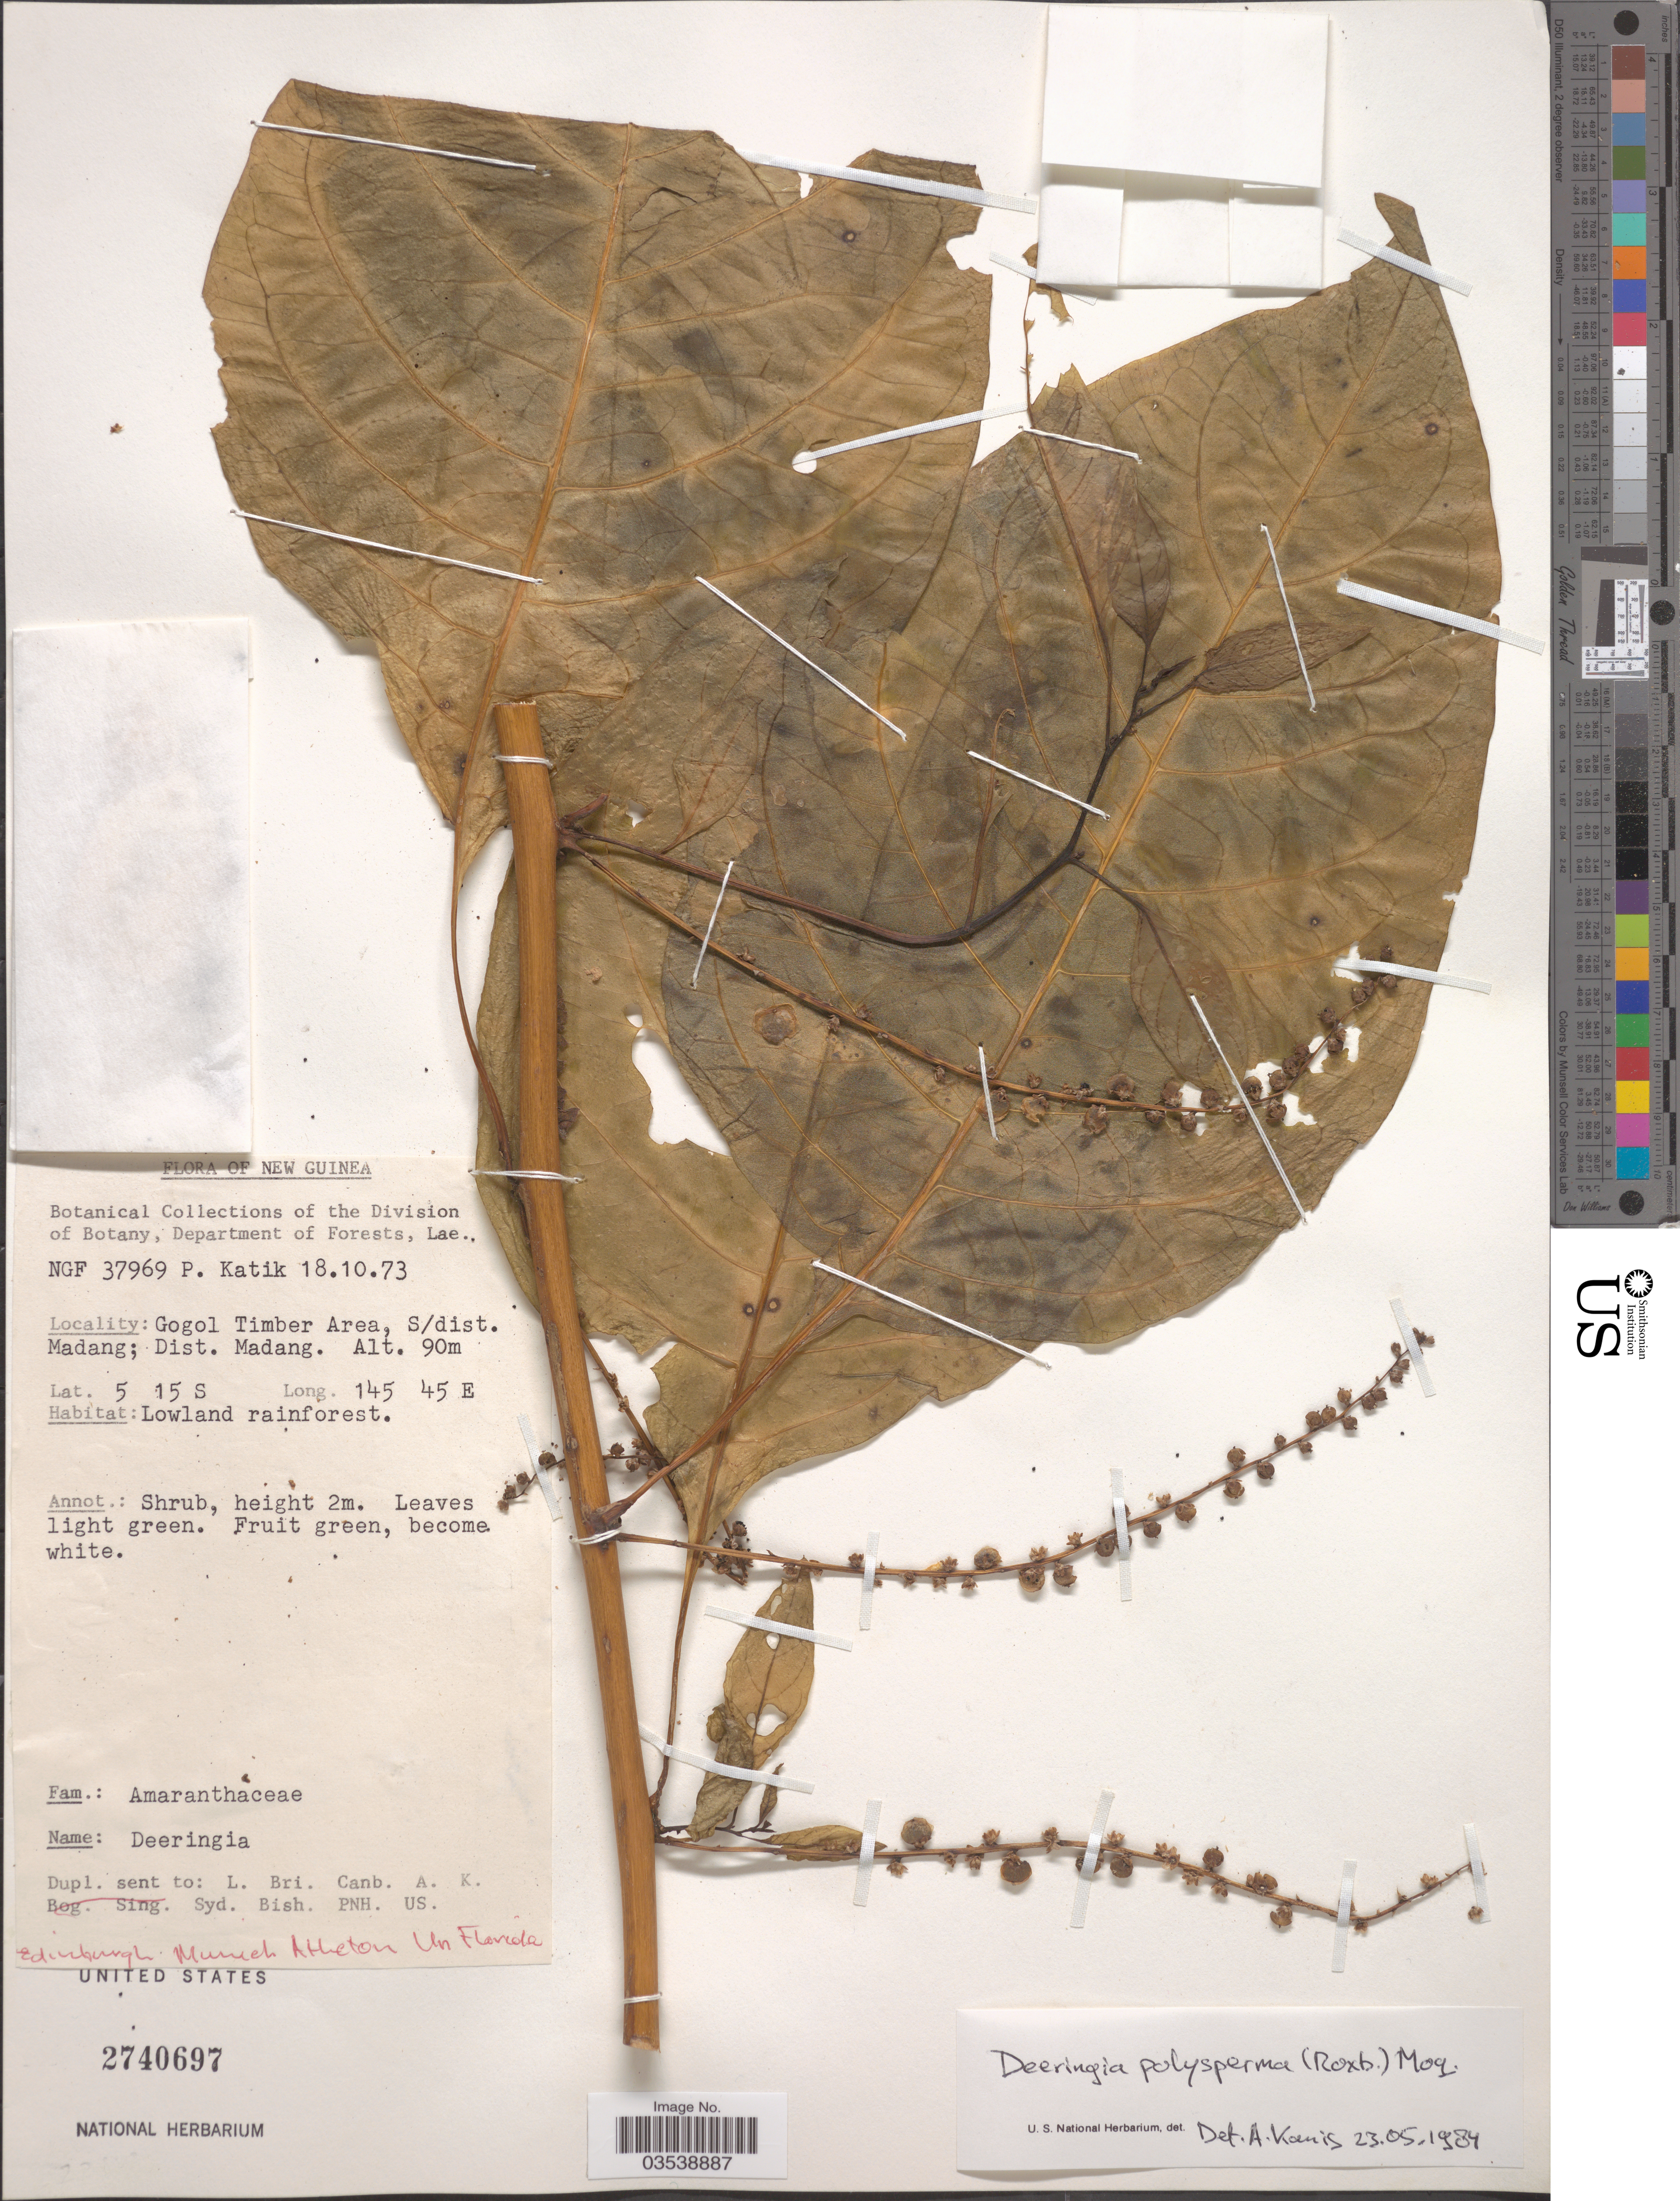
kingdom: Plantae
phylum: Tracheophyta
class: Magnoliopsida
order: Caryophyllales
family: Amaranthaceae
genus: Deeringia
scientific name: Deeringia polysperma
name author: (Roxb.) Moq.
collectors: P. Katik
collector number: NGF 37969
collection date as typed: Transcribed d/m/y: 18/10/73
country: Papua New Guinea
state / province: Madang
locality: New Guinea. Gogol Timber Area, S/dist. Madang; Dist. Madang.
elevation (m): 90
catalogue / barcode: US 2740697